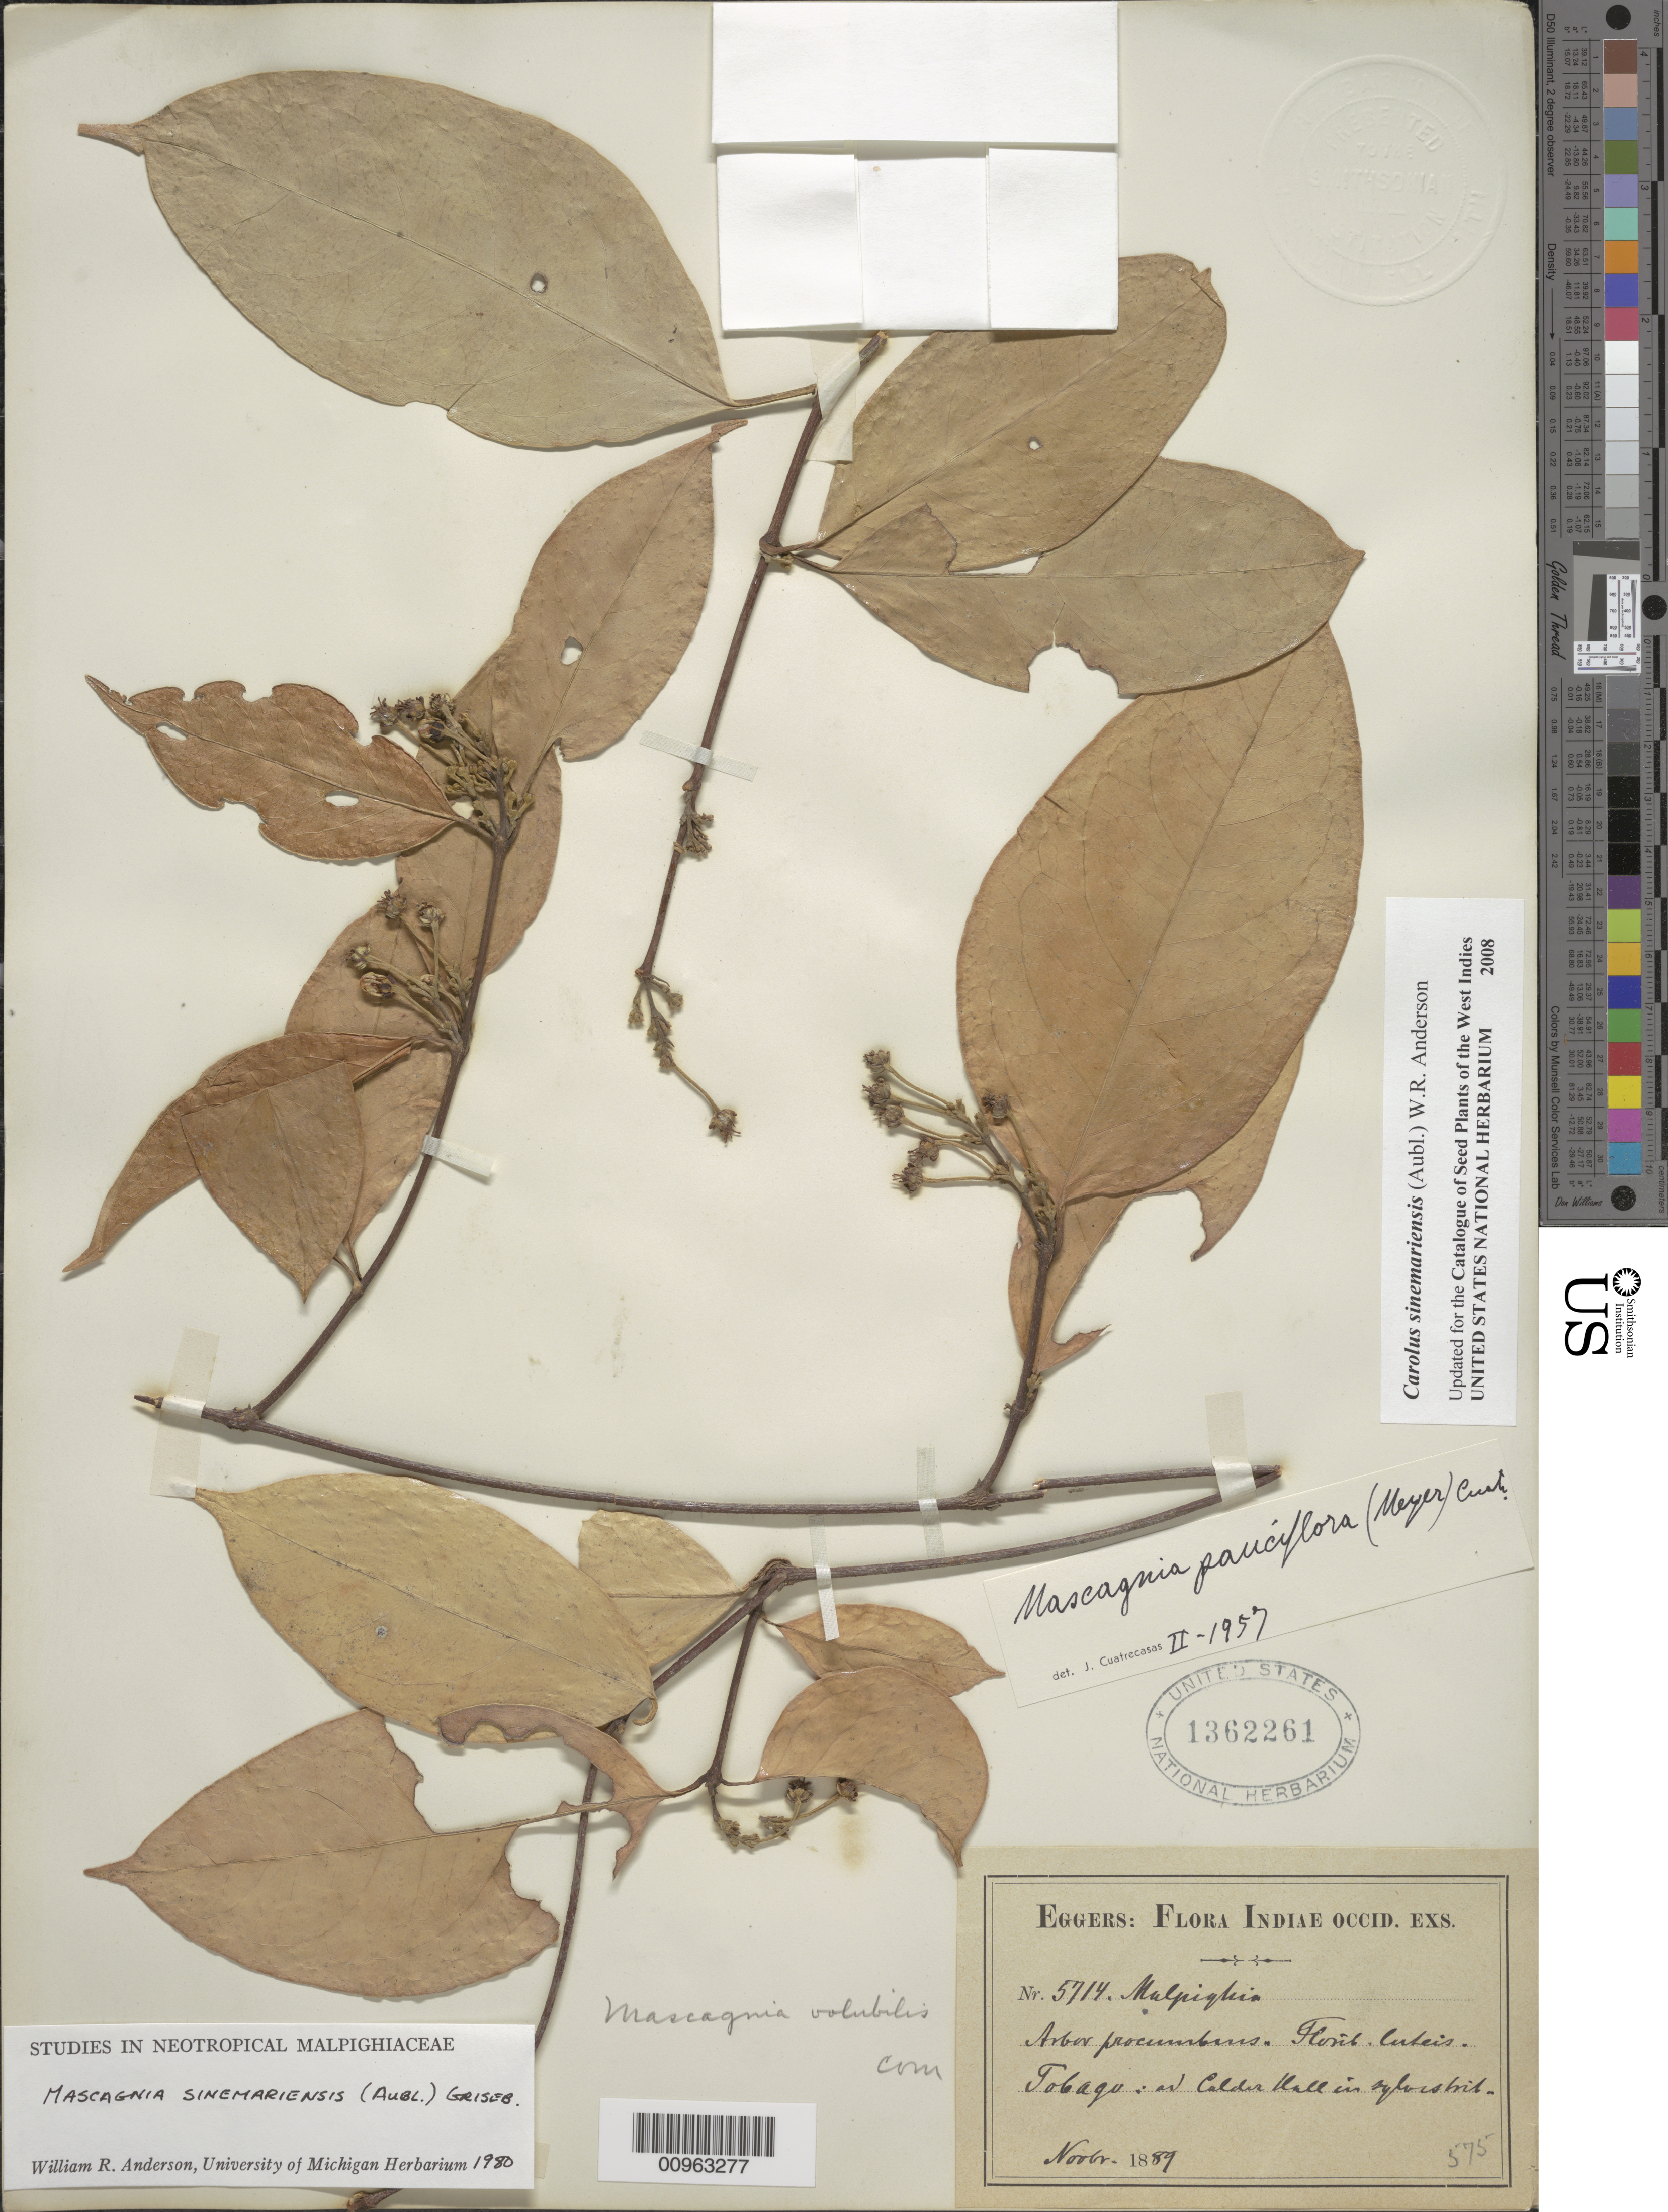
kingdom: Plantae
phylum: Tracheophyta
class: Magnoliopsida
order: Malpighiales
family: Malpighiaceae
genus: Carolus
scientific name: Carolus sinemariensis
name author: (Aubl.) W.R. Anderson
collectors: H. F. A. von Eggers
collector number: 5714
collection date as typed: Nov 1889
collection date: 1889-11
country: Trinidad and Tobago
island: Tobago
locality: Ad Calder Hill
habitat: In sylvistris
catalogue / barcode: US 1362261